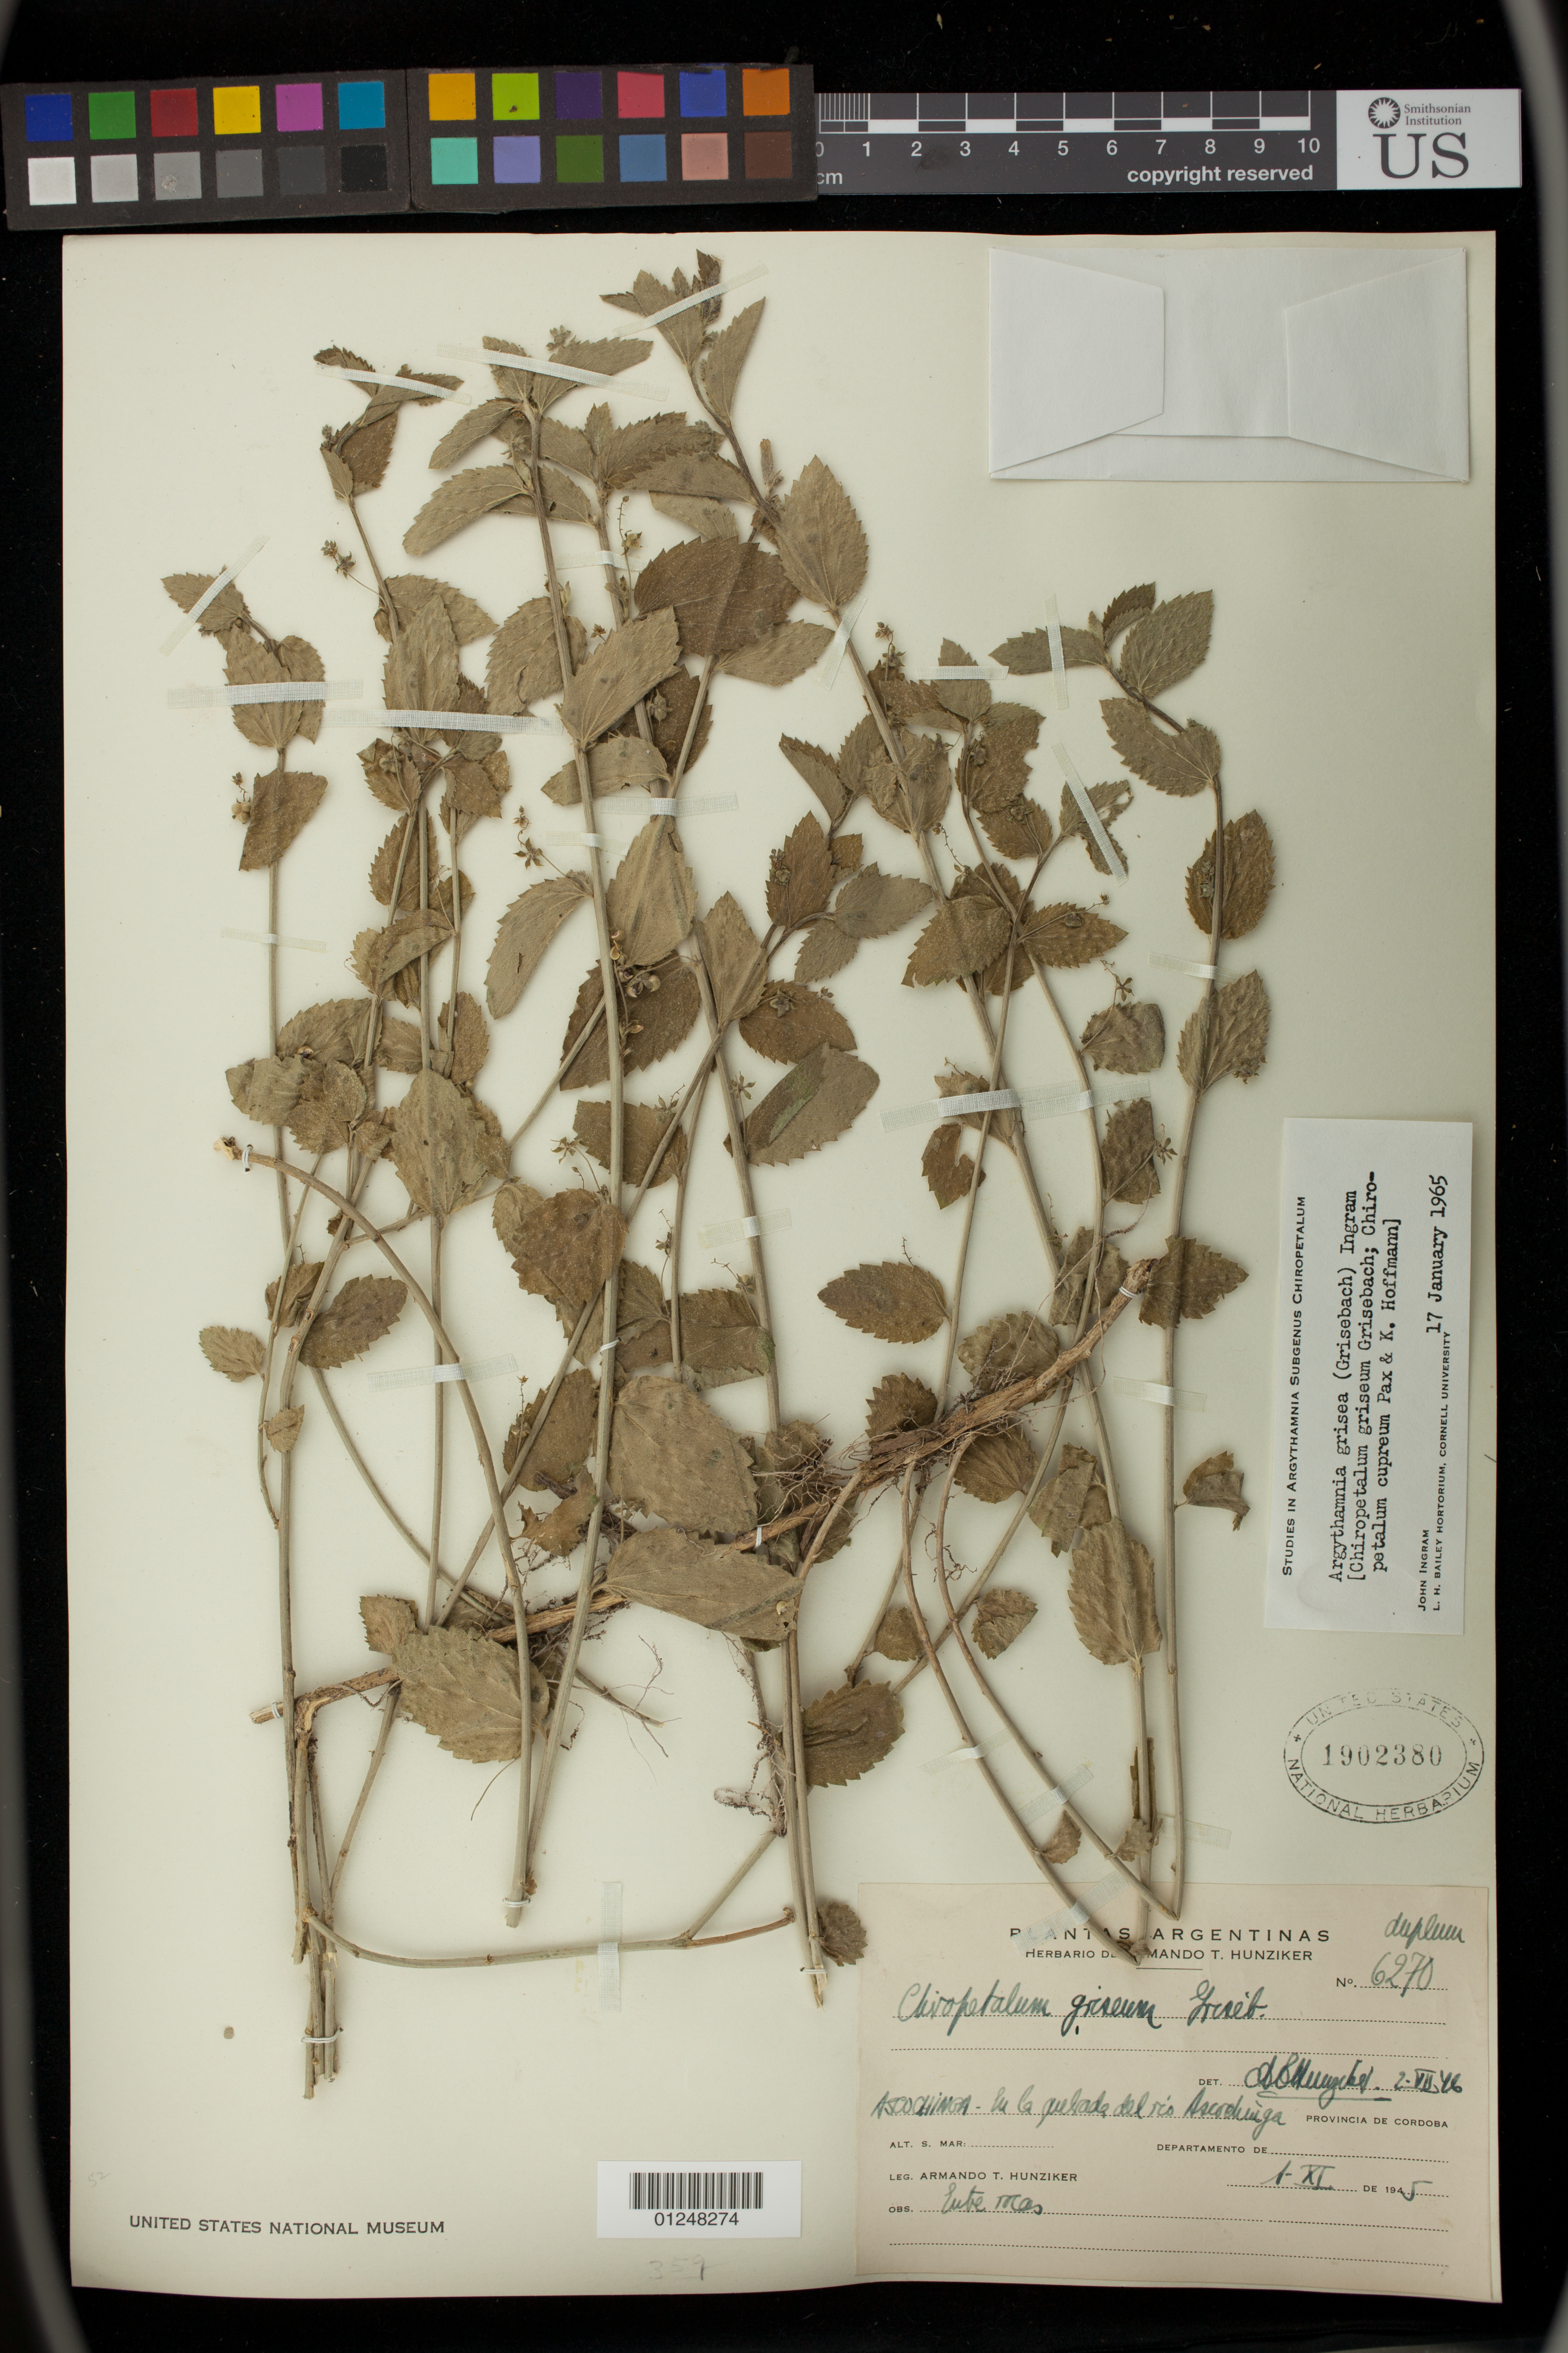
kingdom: Plantae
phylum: Tracheophyta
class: Magnoliopsida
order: Malpighiales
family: Euphorbiaceae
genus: Argythamnia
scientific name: Argythamnia grisea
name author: (Griseb.) Allem & Irgang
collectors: A. T. Hunziker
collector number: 6270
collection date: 1945-11-01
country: Argentina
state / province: Cordoba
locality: Ascochinga: M G quelade del rio Ascohinga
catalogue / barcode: US 1902380